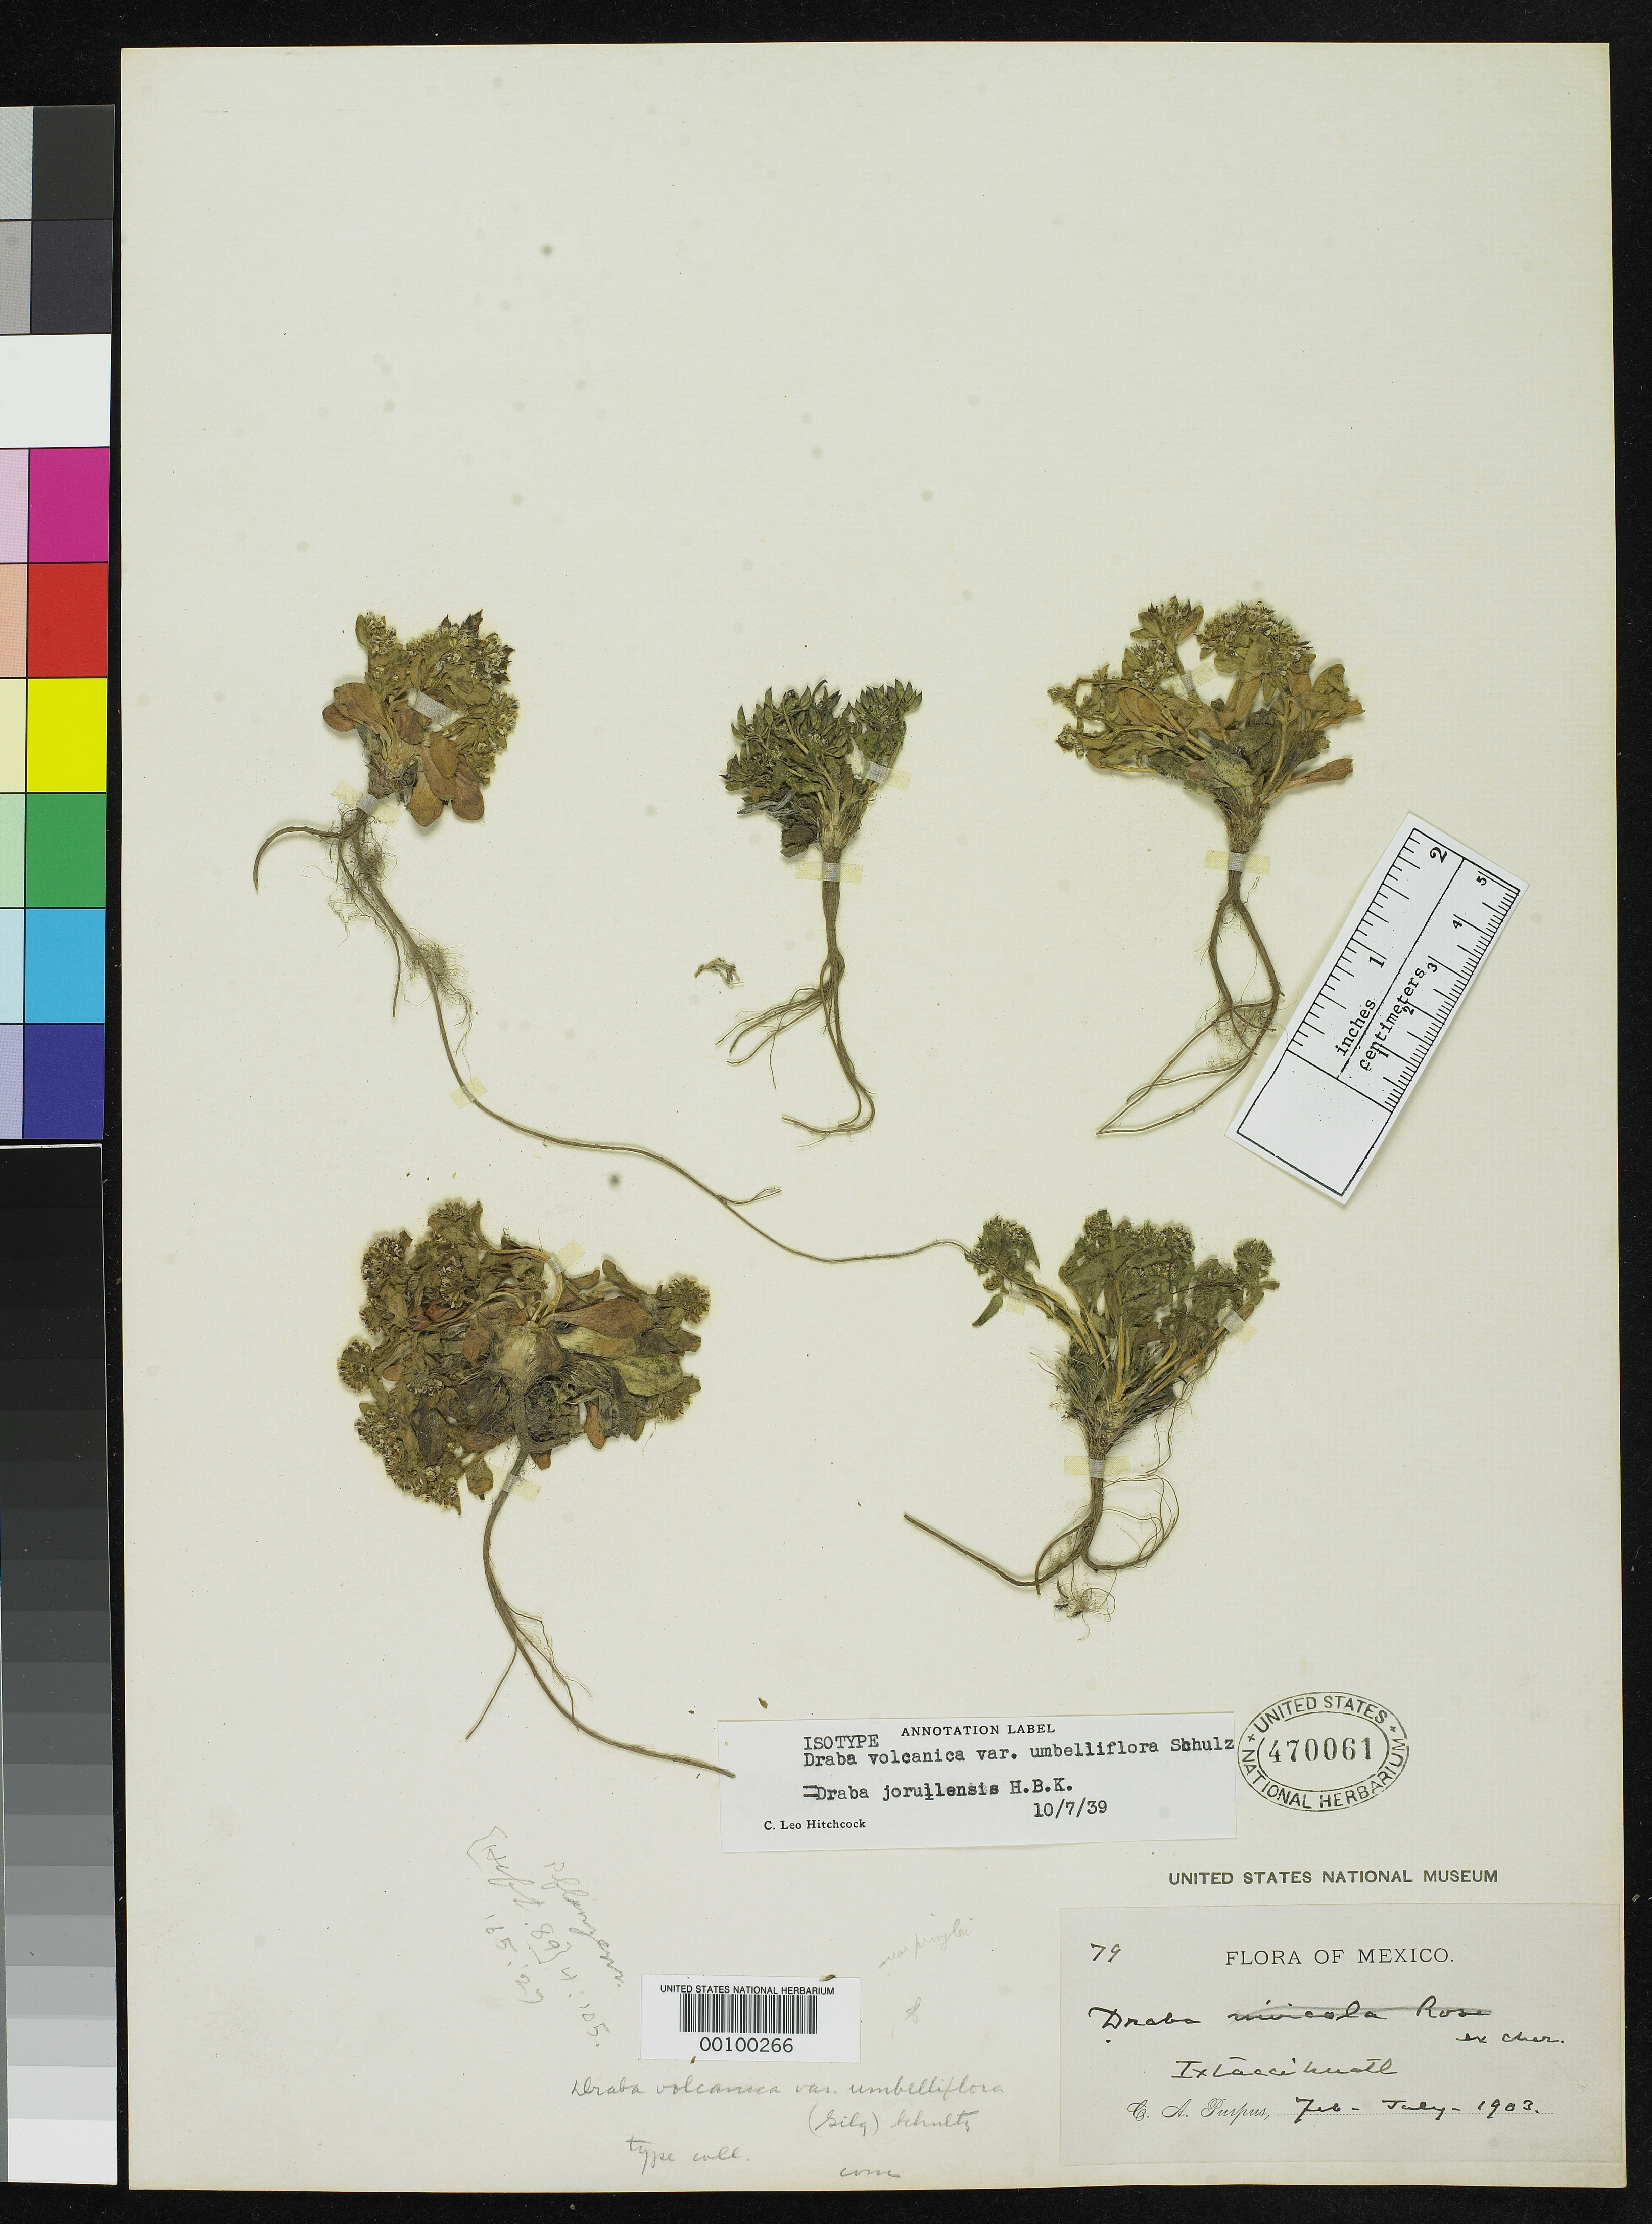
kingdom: Plantae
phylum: Tracheophyta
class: Magnoliopsida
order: Brassicales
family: Brassicaceae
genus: Draba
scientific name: Draba volcanica var. umbelliflora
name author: O.E. Schulz in Engl.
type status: Isotype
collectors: C. A. Purpus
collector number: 79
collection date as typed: Feb 1902 to -- Jul 1902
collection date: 1902-02/1902-07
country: Mexico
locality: Ixtacahuatl.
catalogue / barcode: US 470061